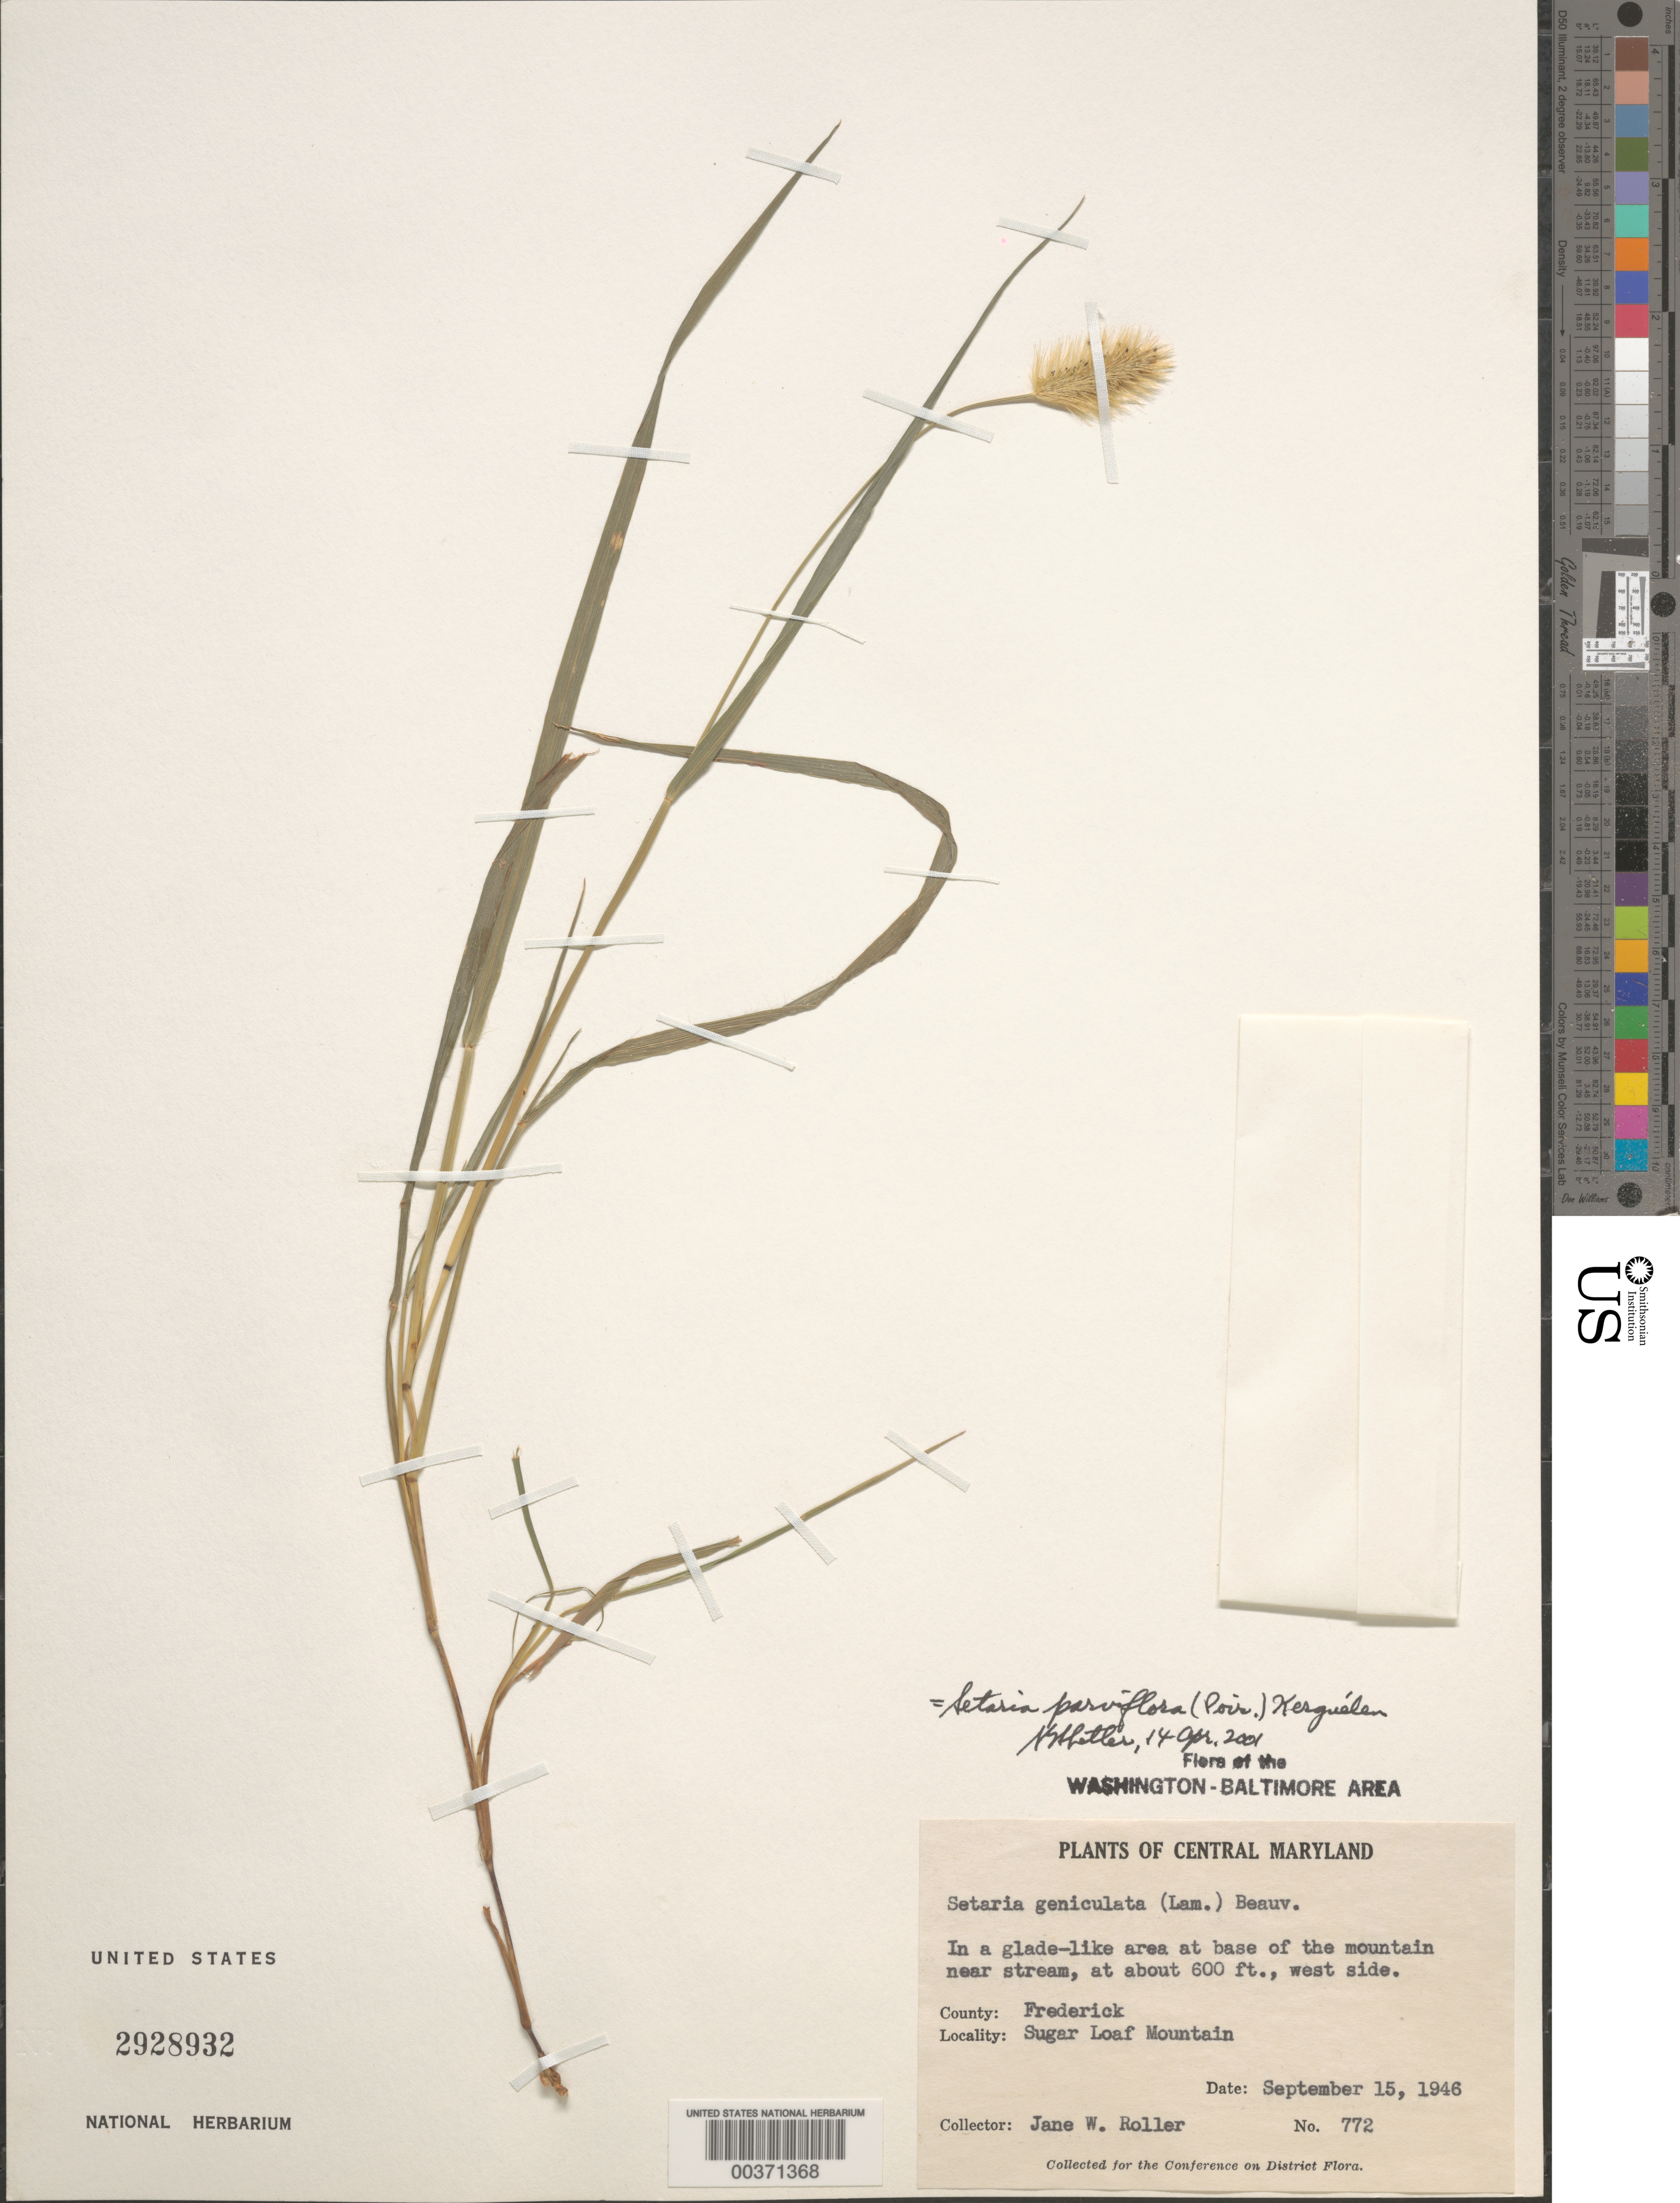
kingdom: Plantae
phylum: Tracheophyta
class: Liliopsida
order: Poales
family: Poaceae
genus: Setaria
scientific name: Setaria parviflora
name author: (Poir.) Kerguélen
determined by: Shetler, Stanwyn G., (US), NMNH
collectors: J. W. Roller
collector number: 772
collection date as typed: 15 Sep 1946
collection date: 1946-09-15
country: United States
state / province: Maryland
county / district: Frederick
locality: Sugar Loaf Mountain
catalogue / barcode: US 2928932